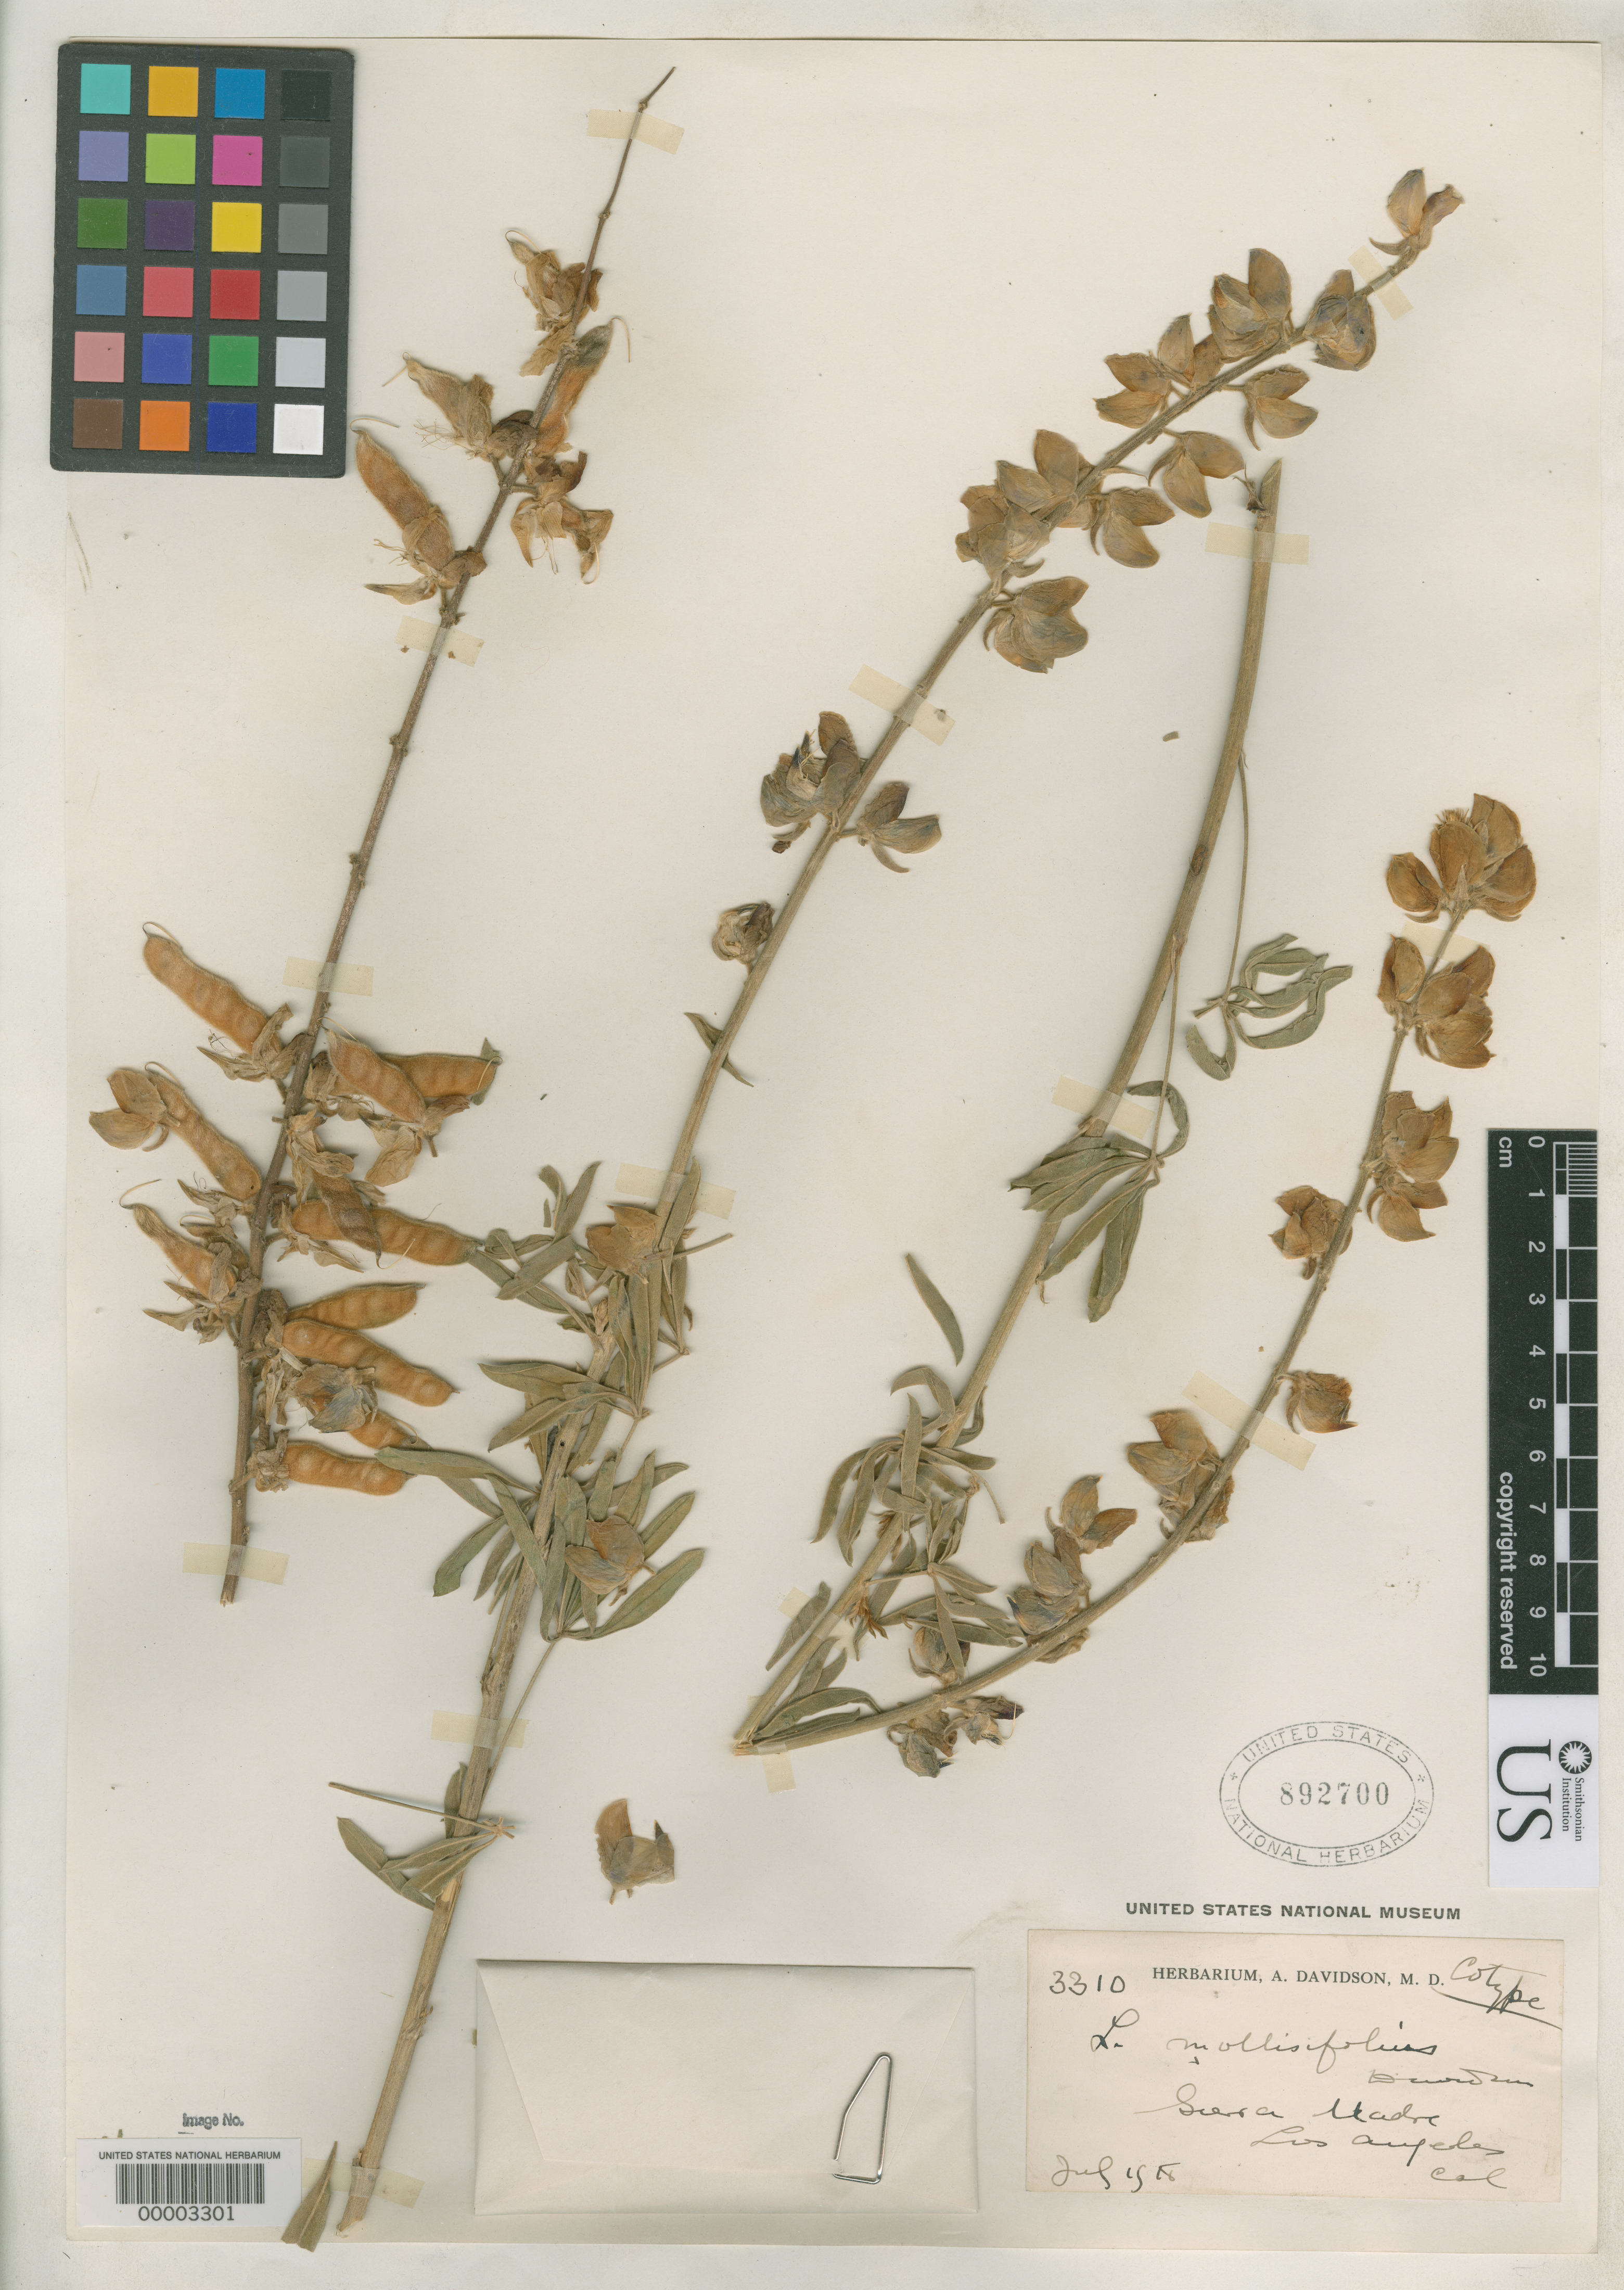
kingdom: Plantae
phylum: Tracheophyta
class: Magnoliopsida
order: Fabales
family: Fabaceae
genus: Lupinus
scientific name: Lupinus mollisifolius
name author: Davidson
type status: Isotype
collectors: T. Payne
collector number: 3310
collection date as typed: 20 May 1918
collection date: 1918-05-20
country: United States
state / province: California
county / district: Los Angeles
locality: Sierra Madre Los Angeles.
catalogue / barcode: US 892700